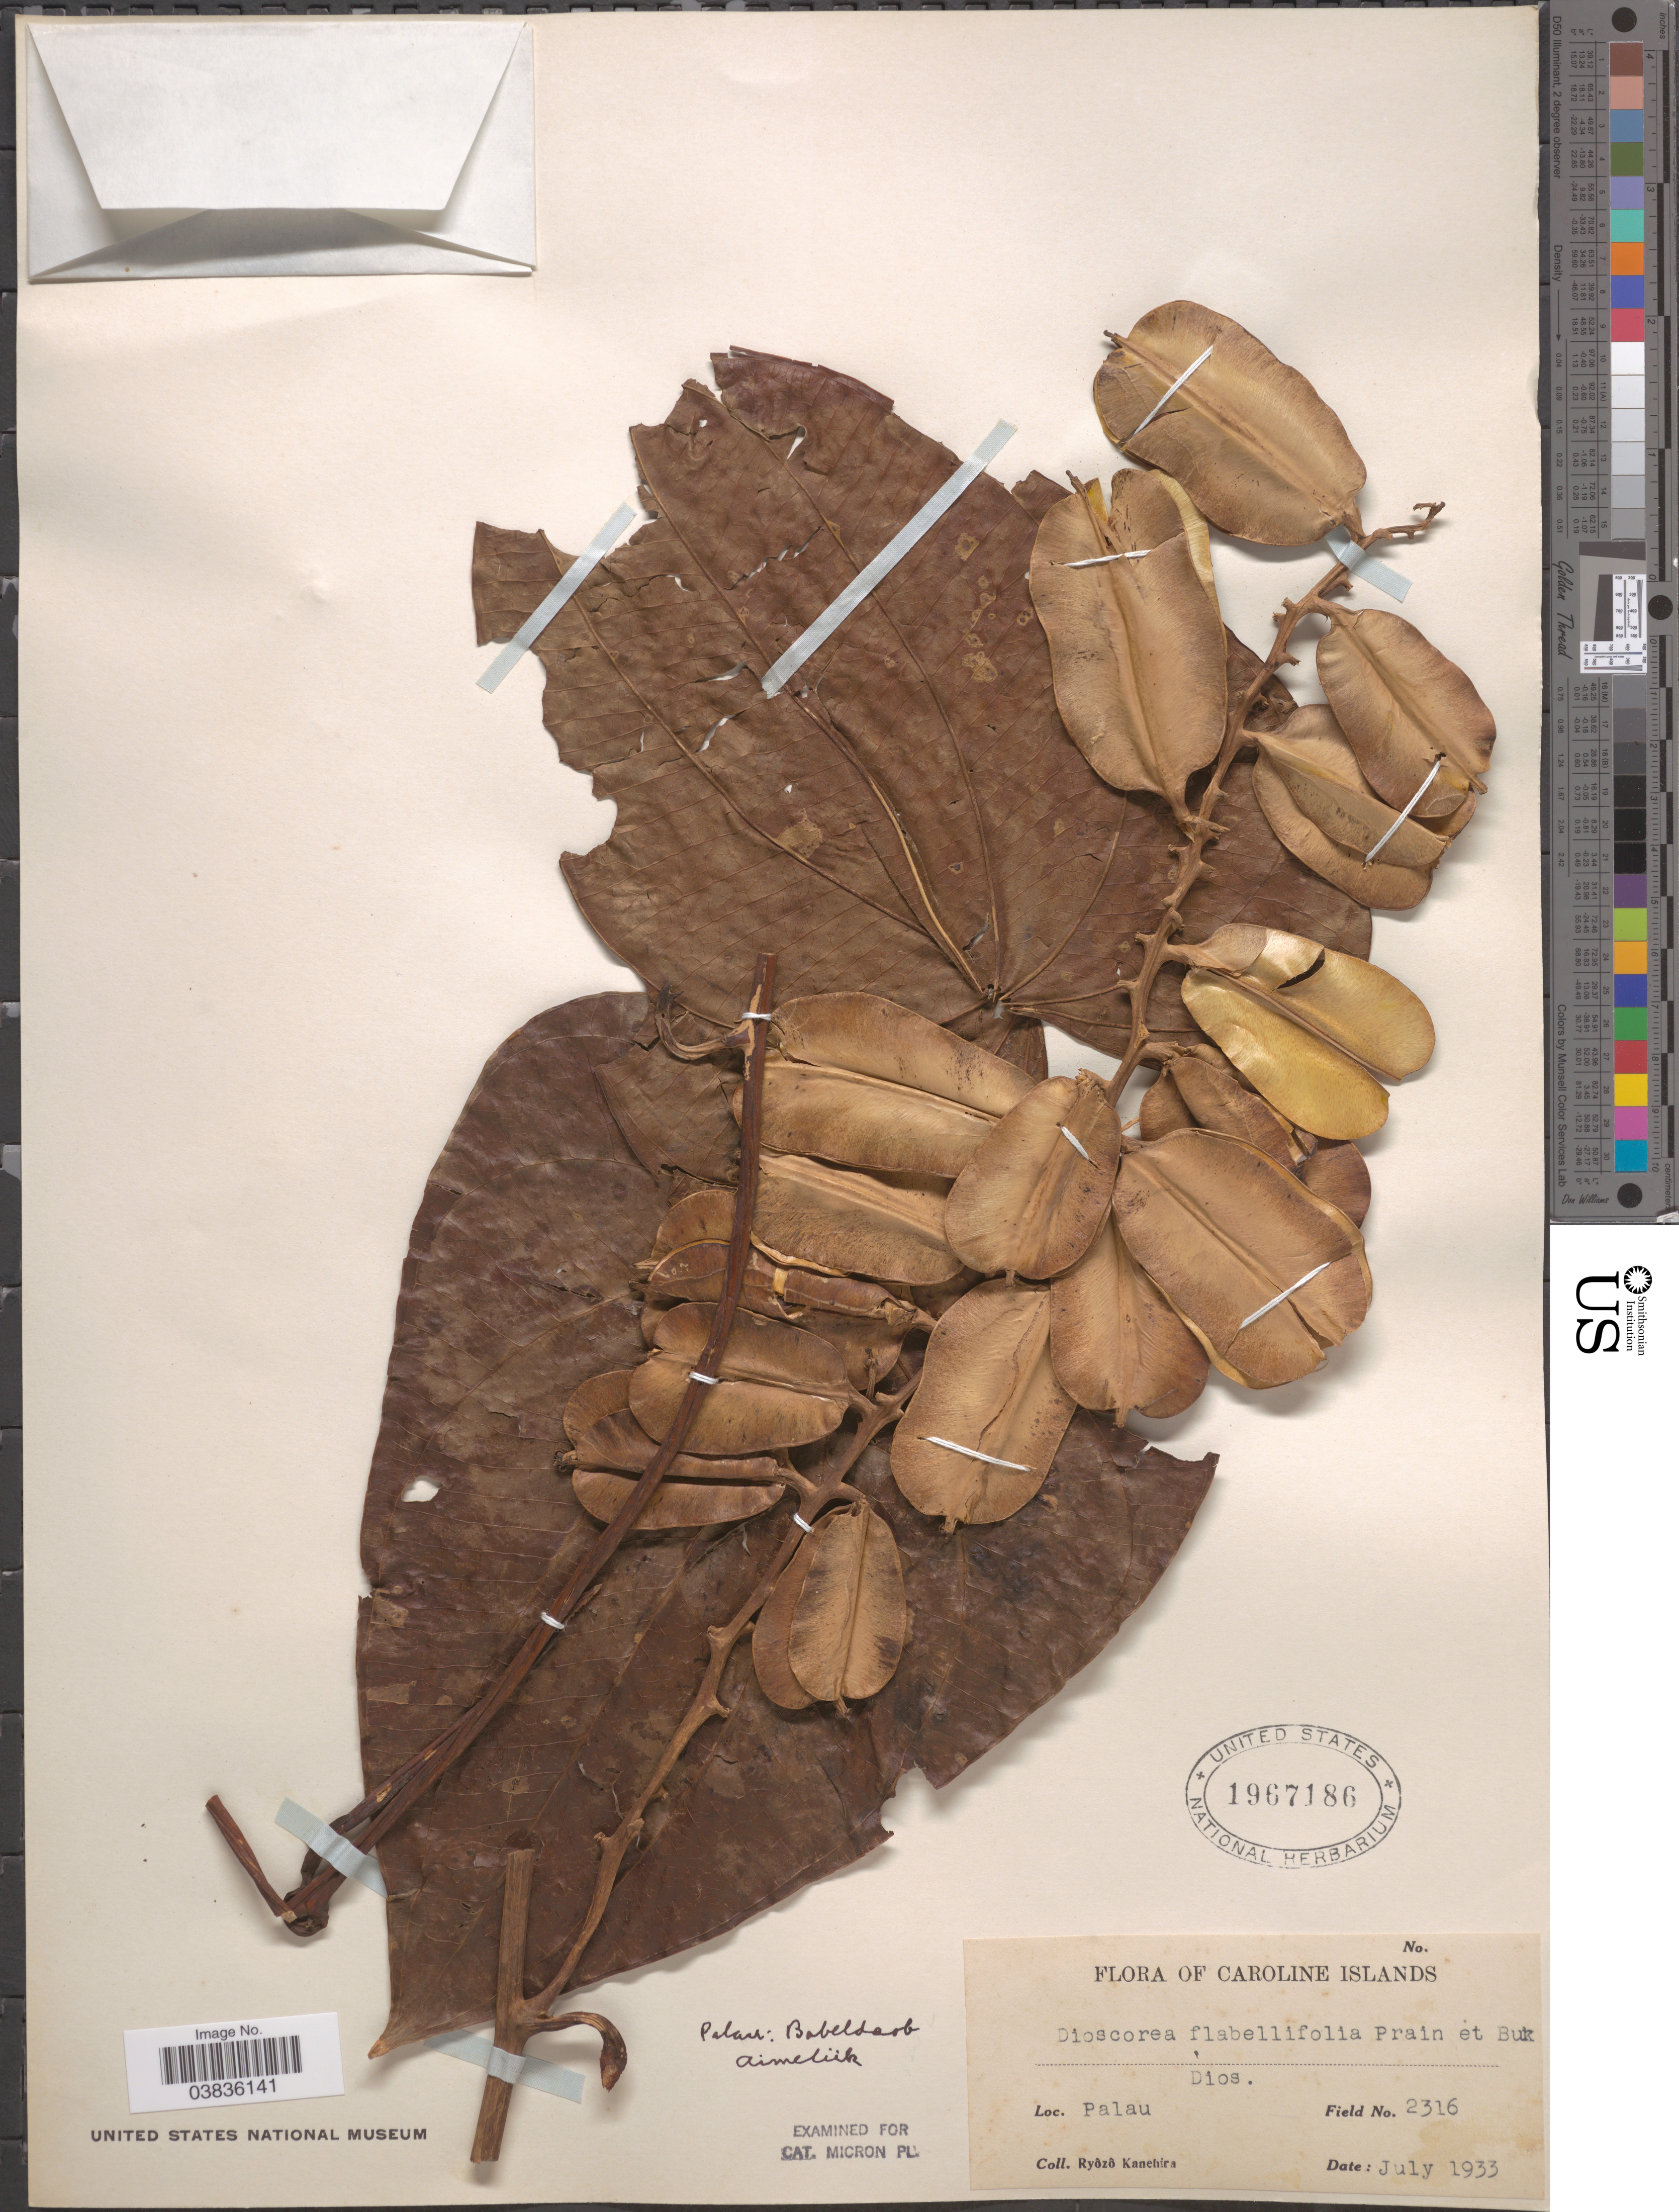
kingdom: Plantae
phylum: Tracheophyta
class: Liliopsida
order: Dioscoreales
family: Dioscoreaceae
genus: Dioscorea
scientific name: Dioscorea flabellifolia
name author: Prain & Burkill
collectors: R. Kanehira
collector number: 2316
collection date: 1933-07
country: Palau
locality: Caroline Islands. Palau.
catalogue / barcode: US 1967186